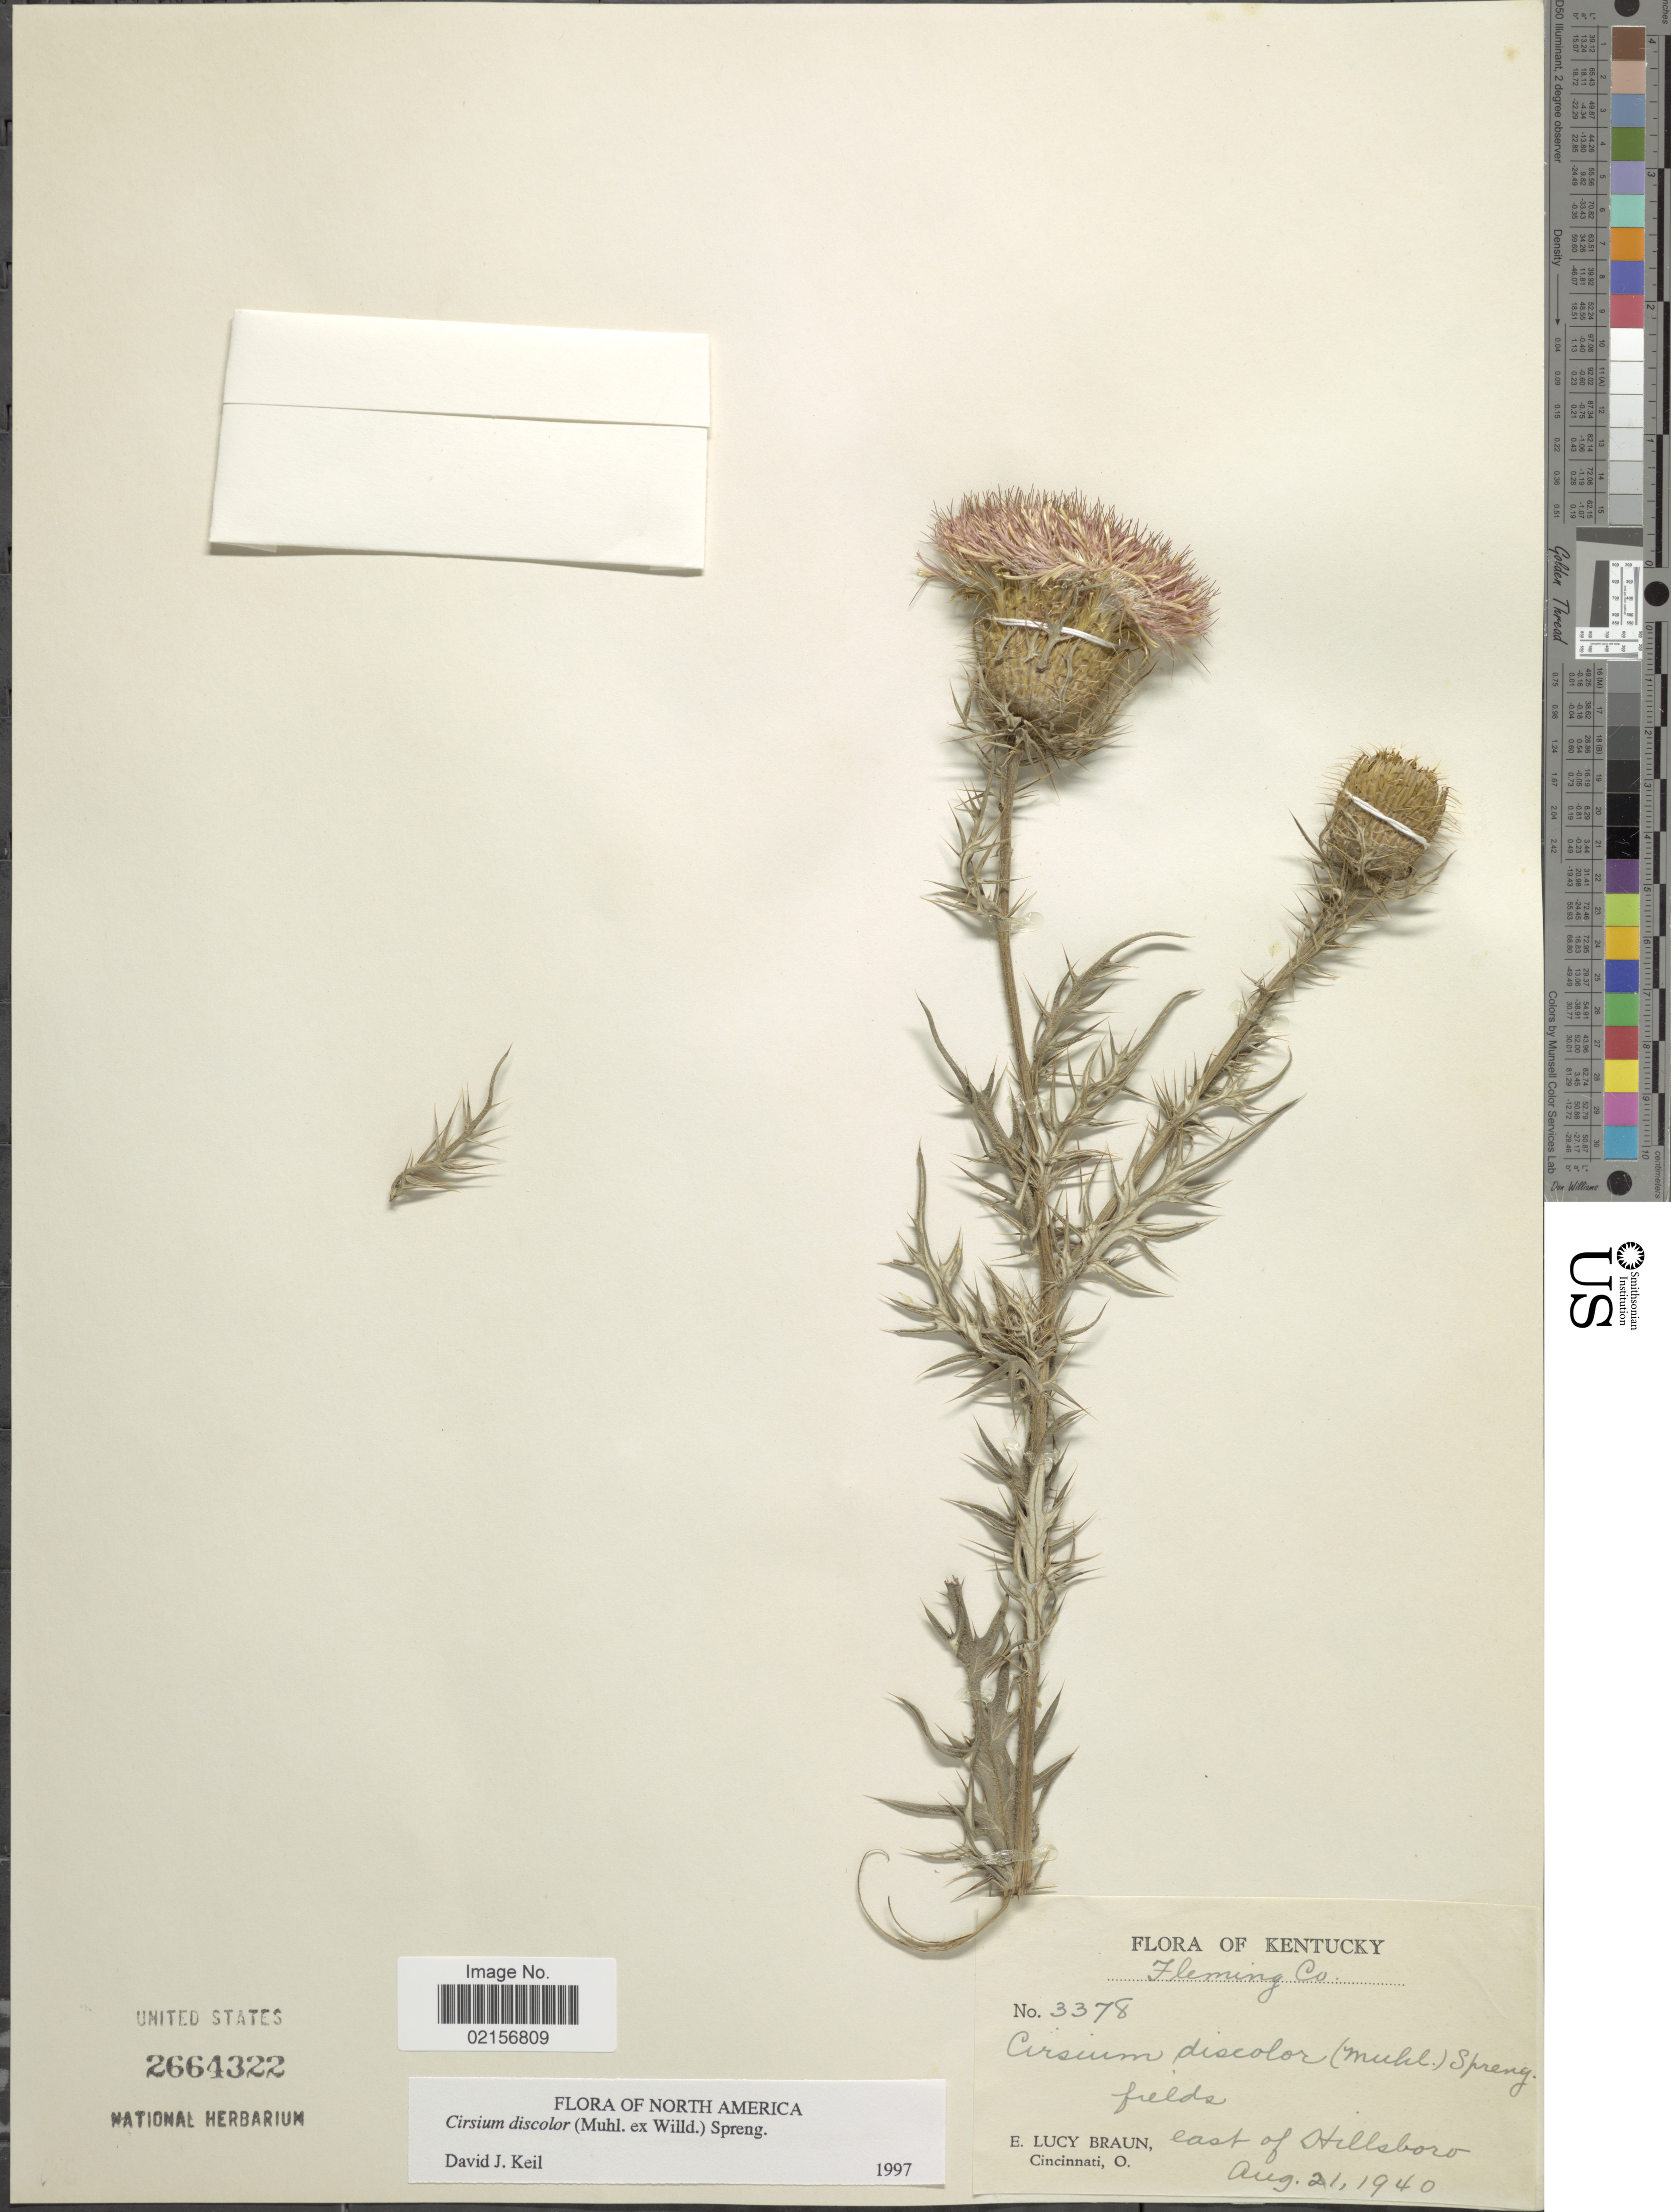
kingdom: Plantae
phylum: Tracheophyta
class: Magnoliopsida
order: Asterales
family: Asteraceae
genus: Cirsium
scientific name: Cirsium discolor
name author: (Muhl. ex Willd.) Spreng.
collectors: E. L. Braun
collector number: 3378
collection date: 1940-08-21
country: United States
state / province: Kentucky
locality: Fleming Co., fields, east of Hillsboro, Cincinnati, O.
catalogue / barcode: US 2664322